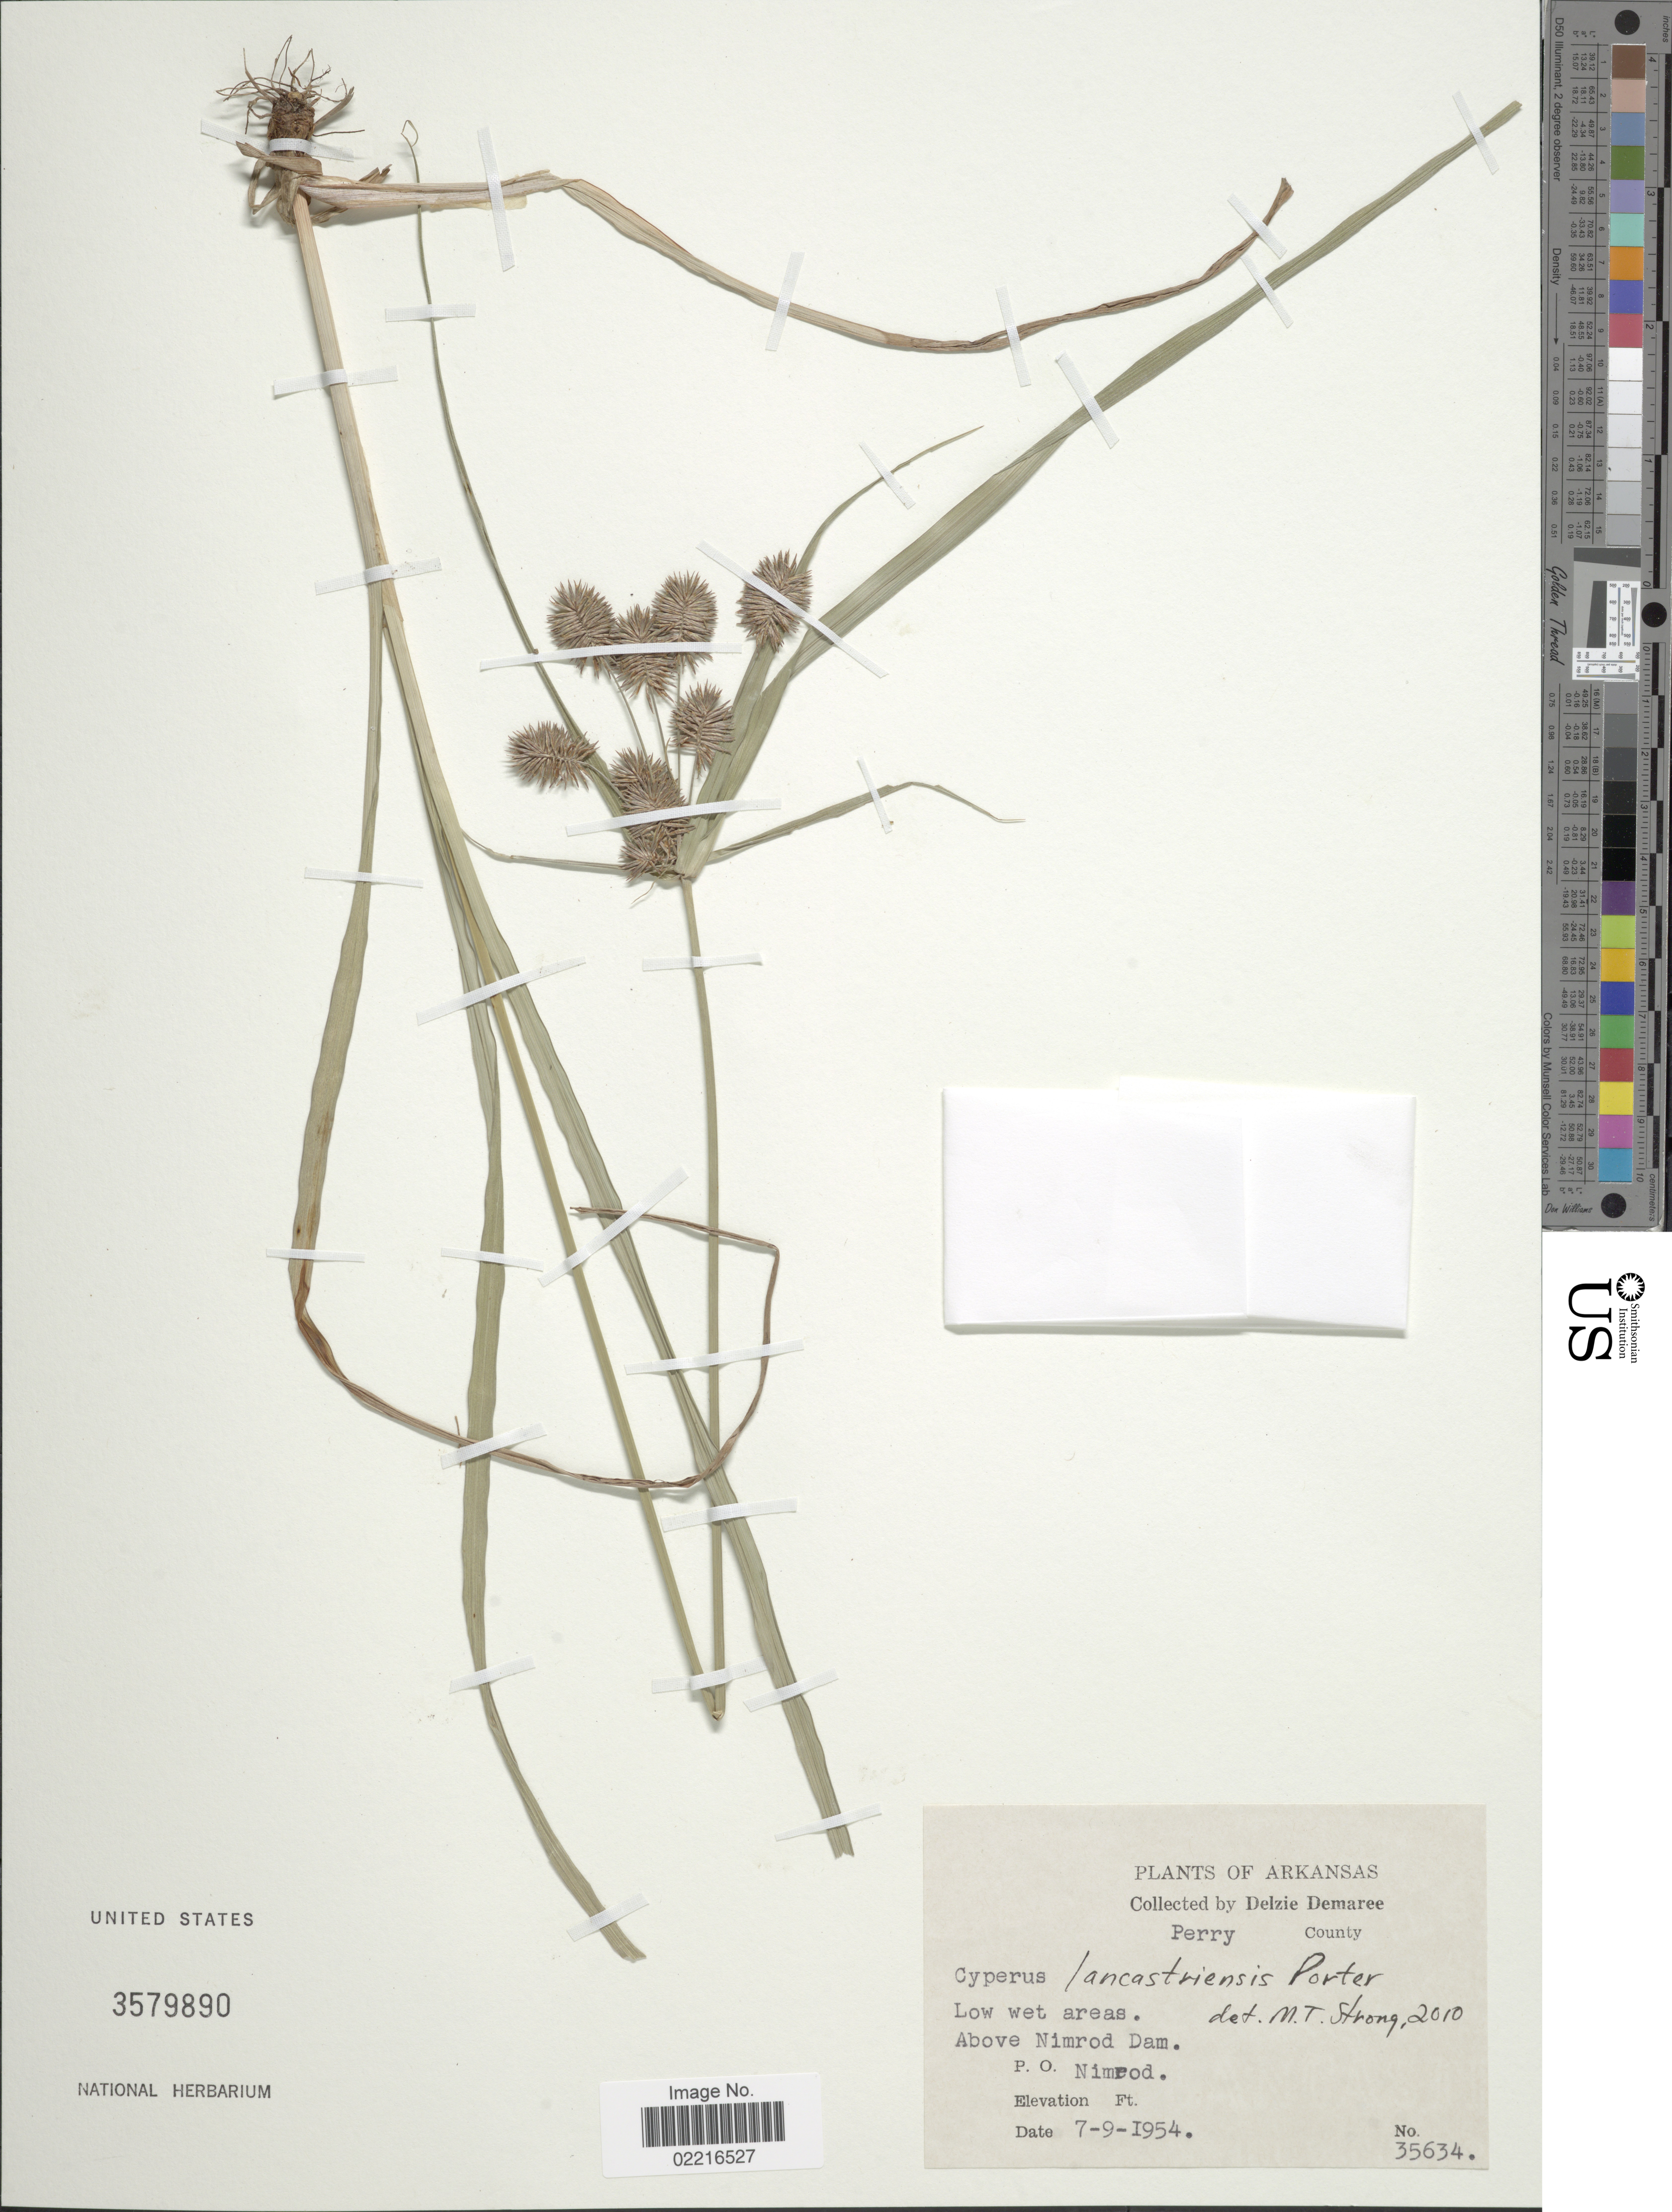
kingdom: Plantae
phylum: Tracheophyta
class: Liliopsida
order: Poales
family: Cyperaceae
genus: Cyperus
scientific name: Cyperus lancastriensis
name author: Porter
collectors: D. Demaree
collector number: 35634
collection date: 1954-07-09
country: United States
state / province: Arkansas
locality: Perry County, above Nimrod Dam, P.O. Nimrod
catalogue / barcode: US 3579890